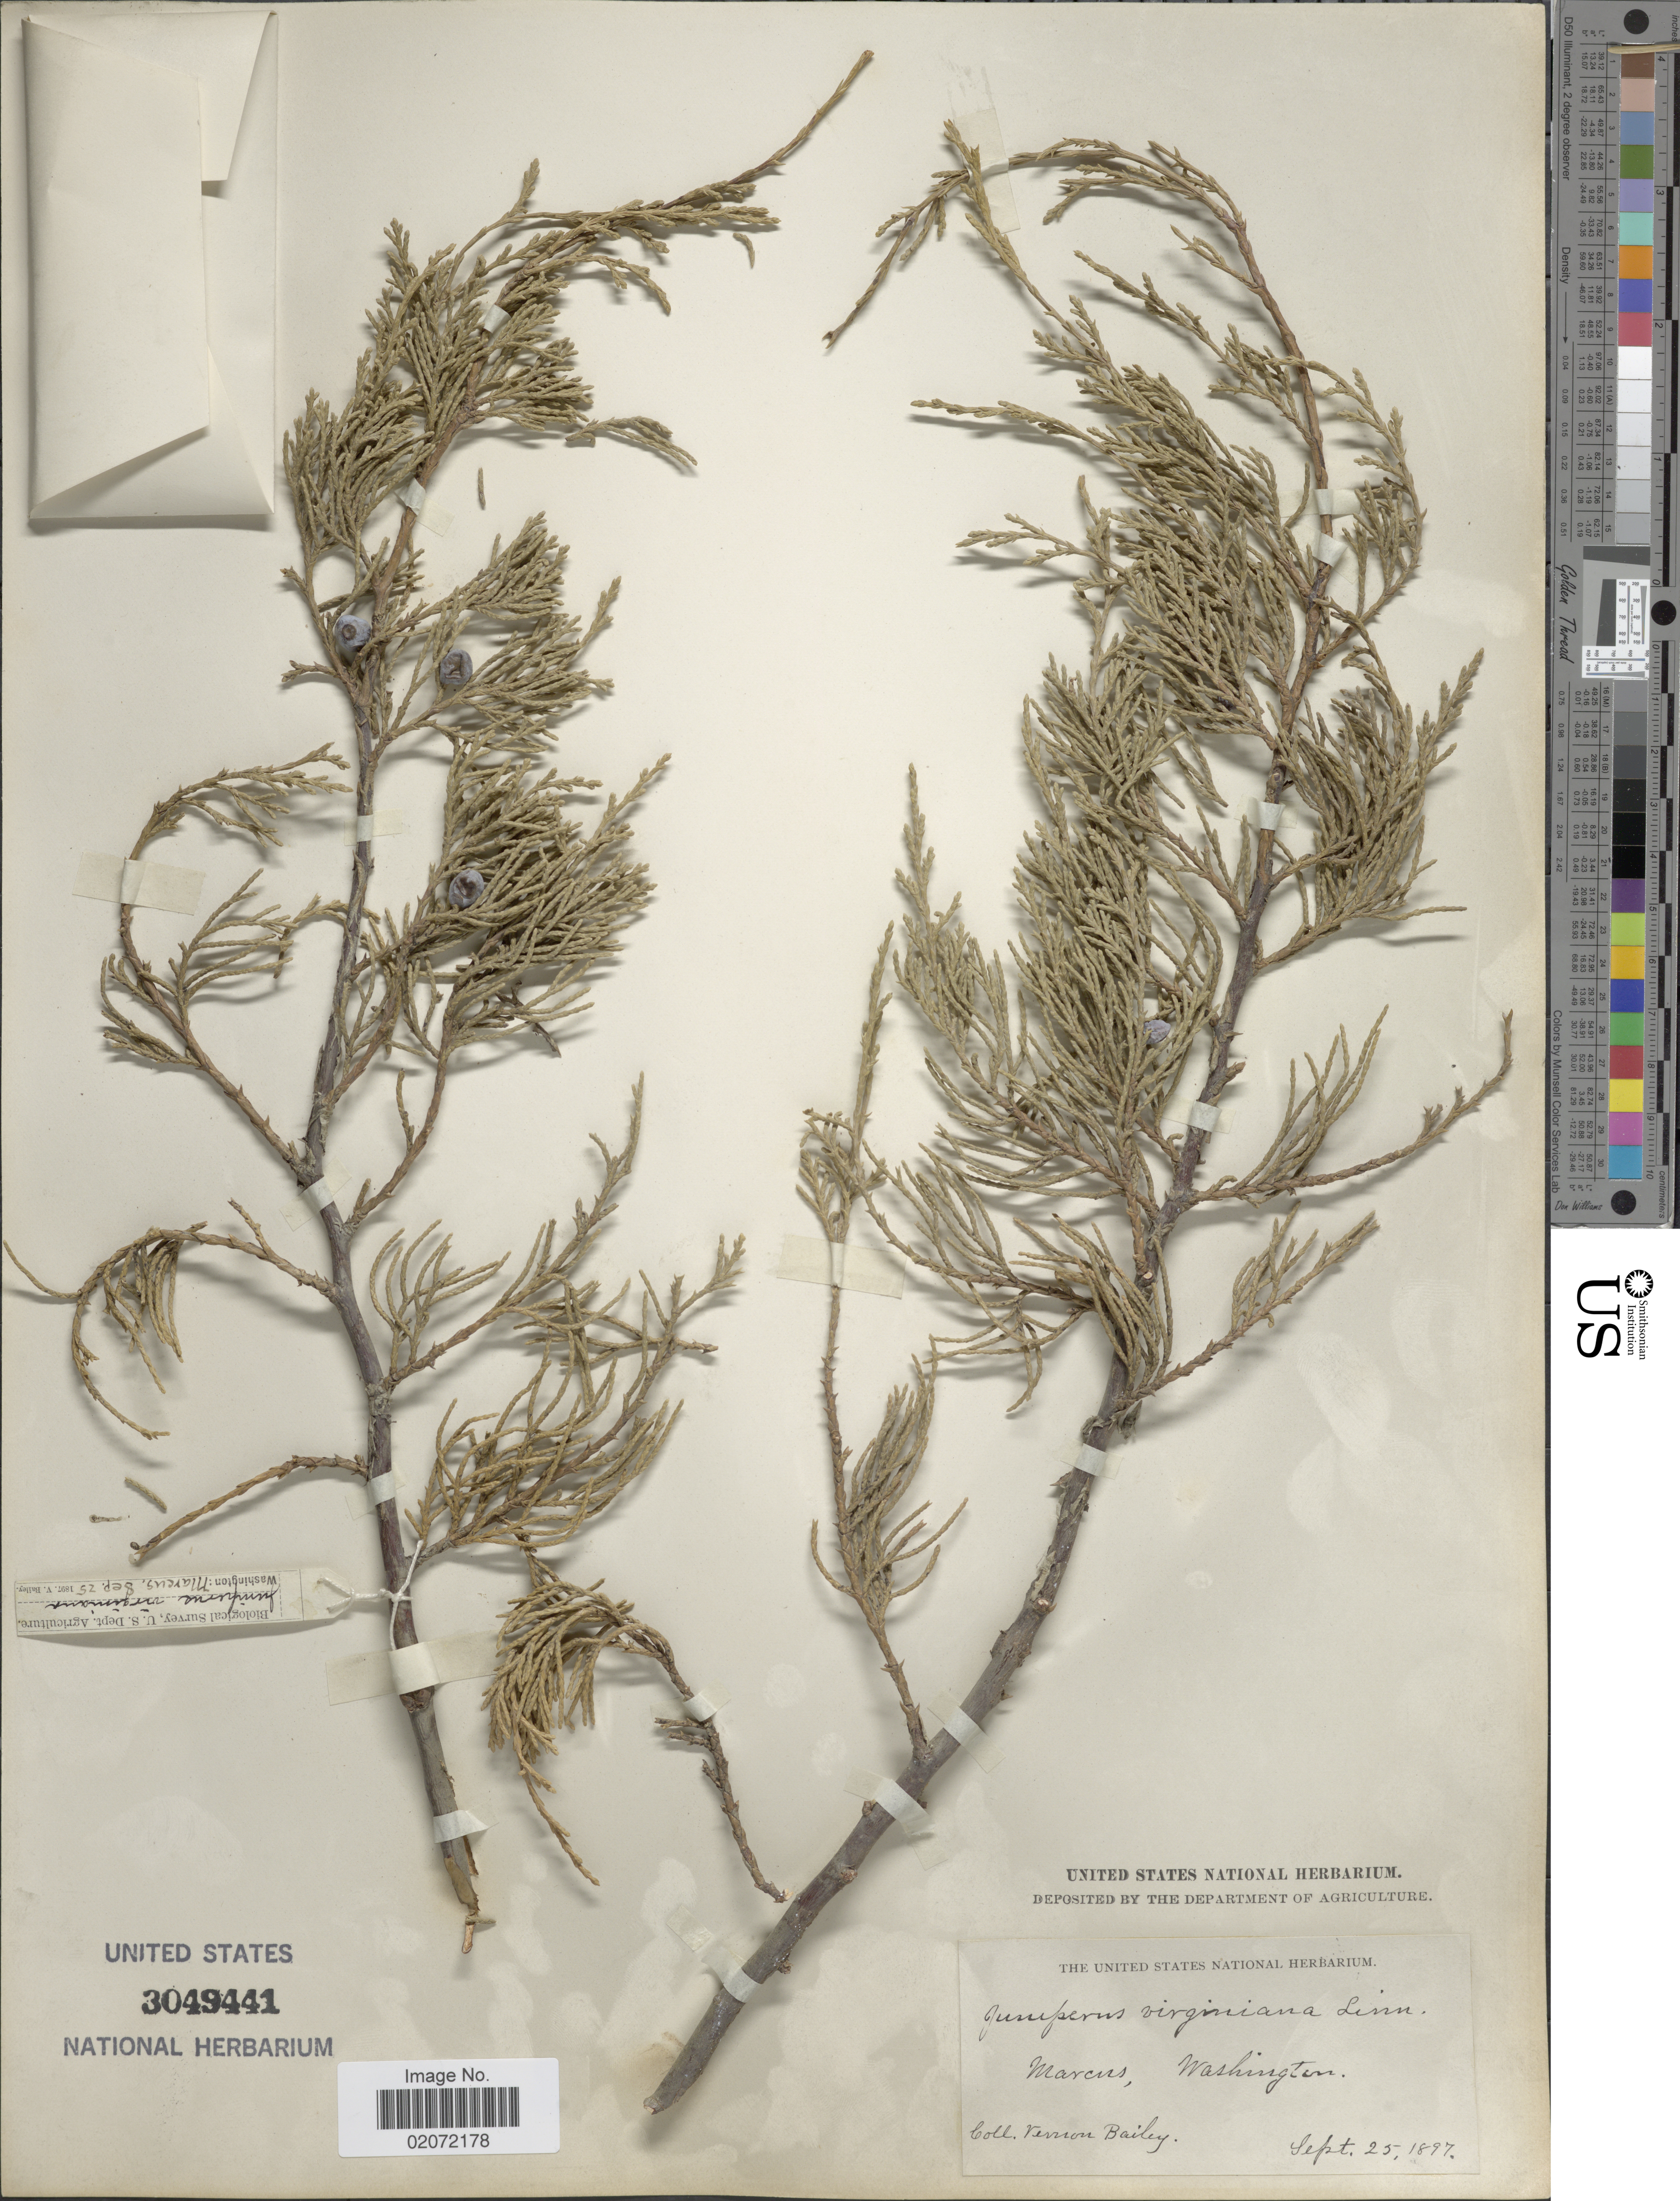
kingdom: Plantae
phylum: Tracheophyta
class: Pinopsida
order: Pinales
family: Cupressaceae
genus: Juniperus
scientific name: Juniperus virginiana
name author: L.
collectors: V. O. Bailey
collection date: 1897-09-25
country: United States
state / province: Washington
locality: Marcurs, Washington.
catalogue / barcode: US 3049441